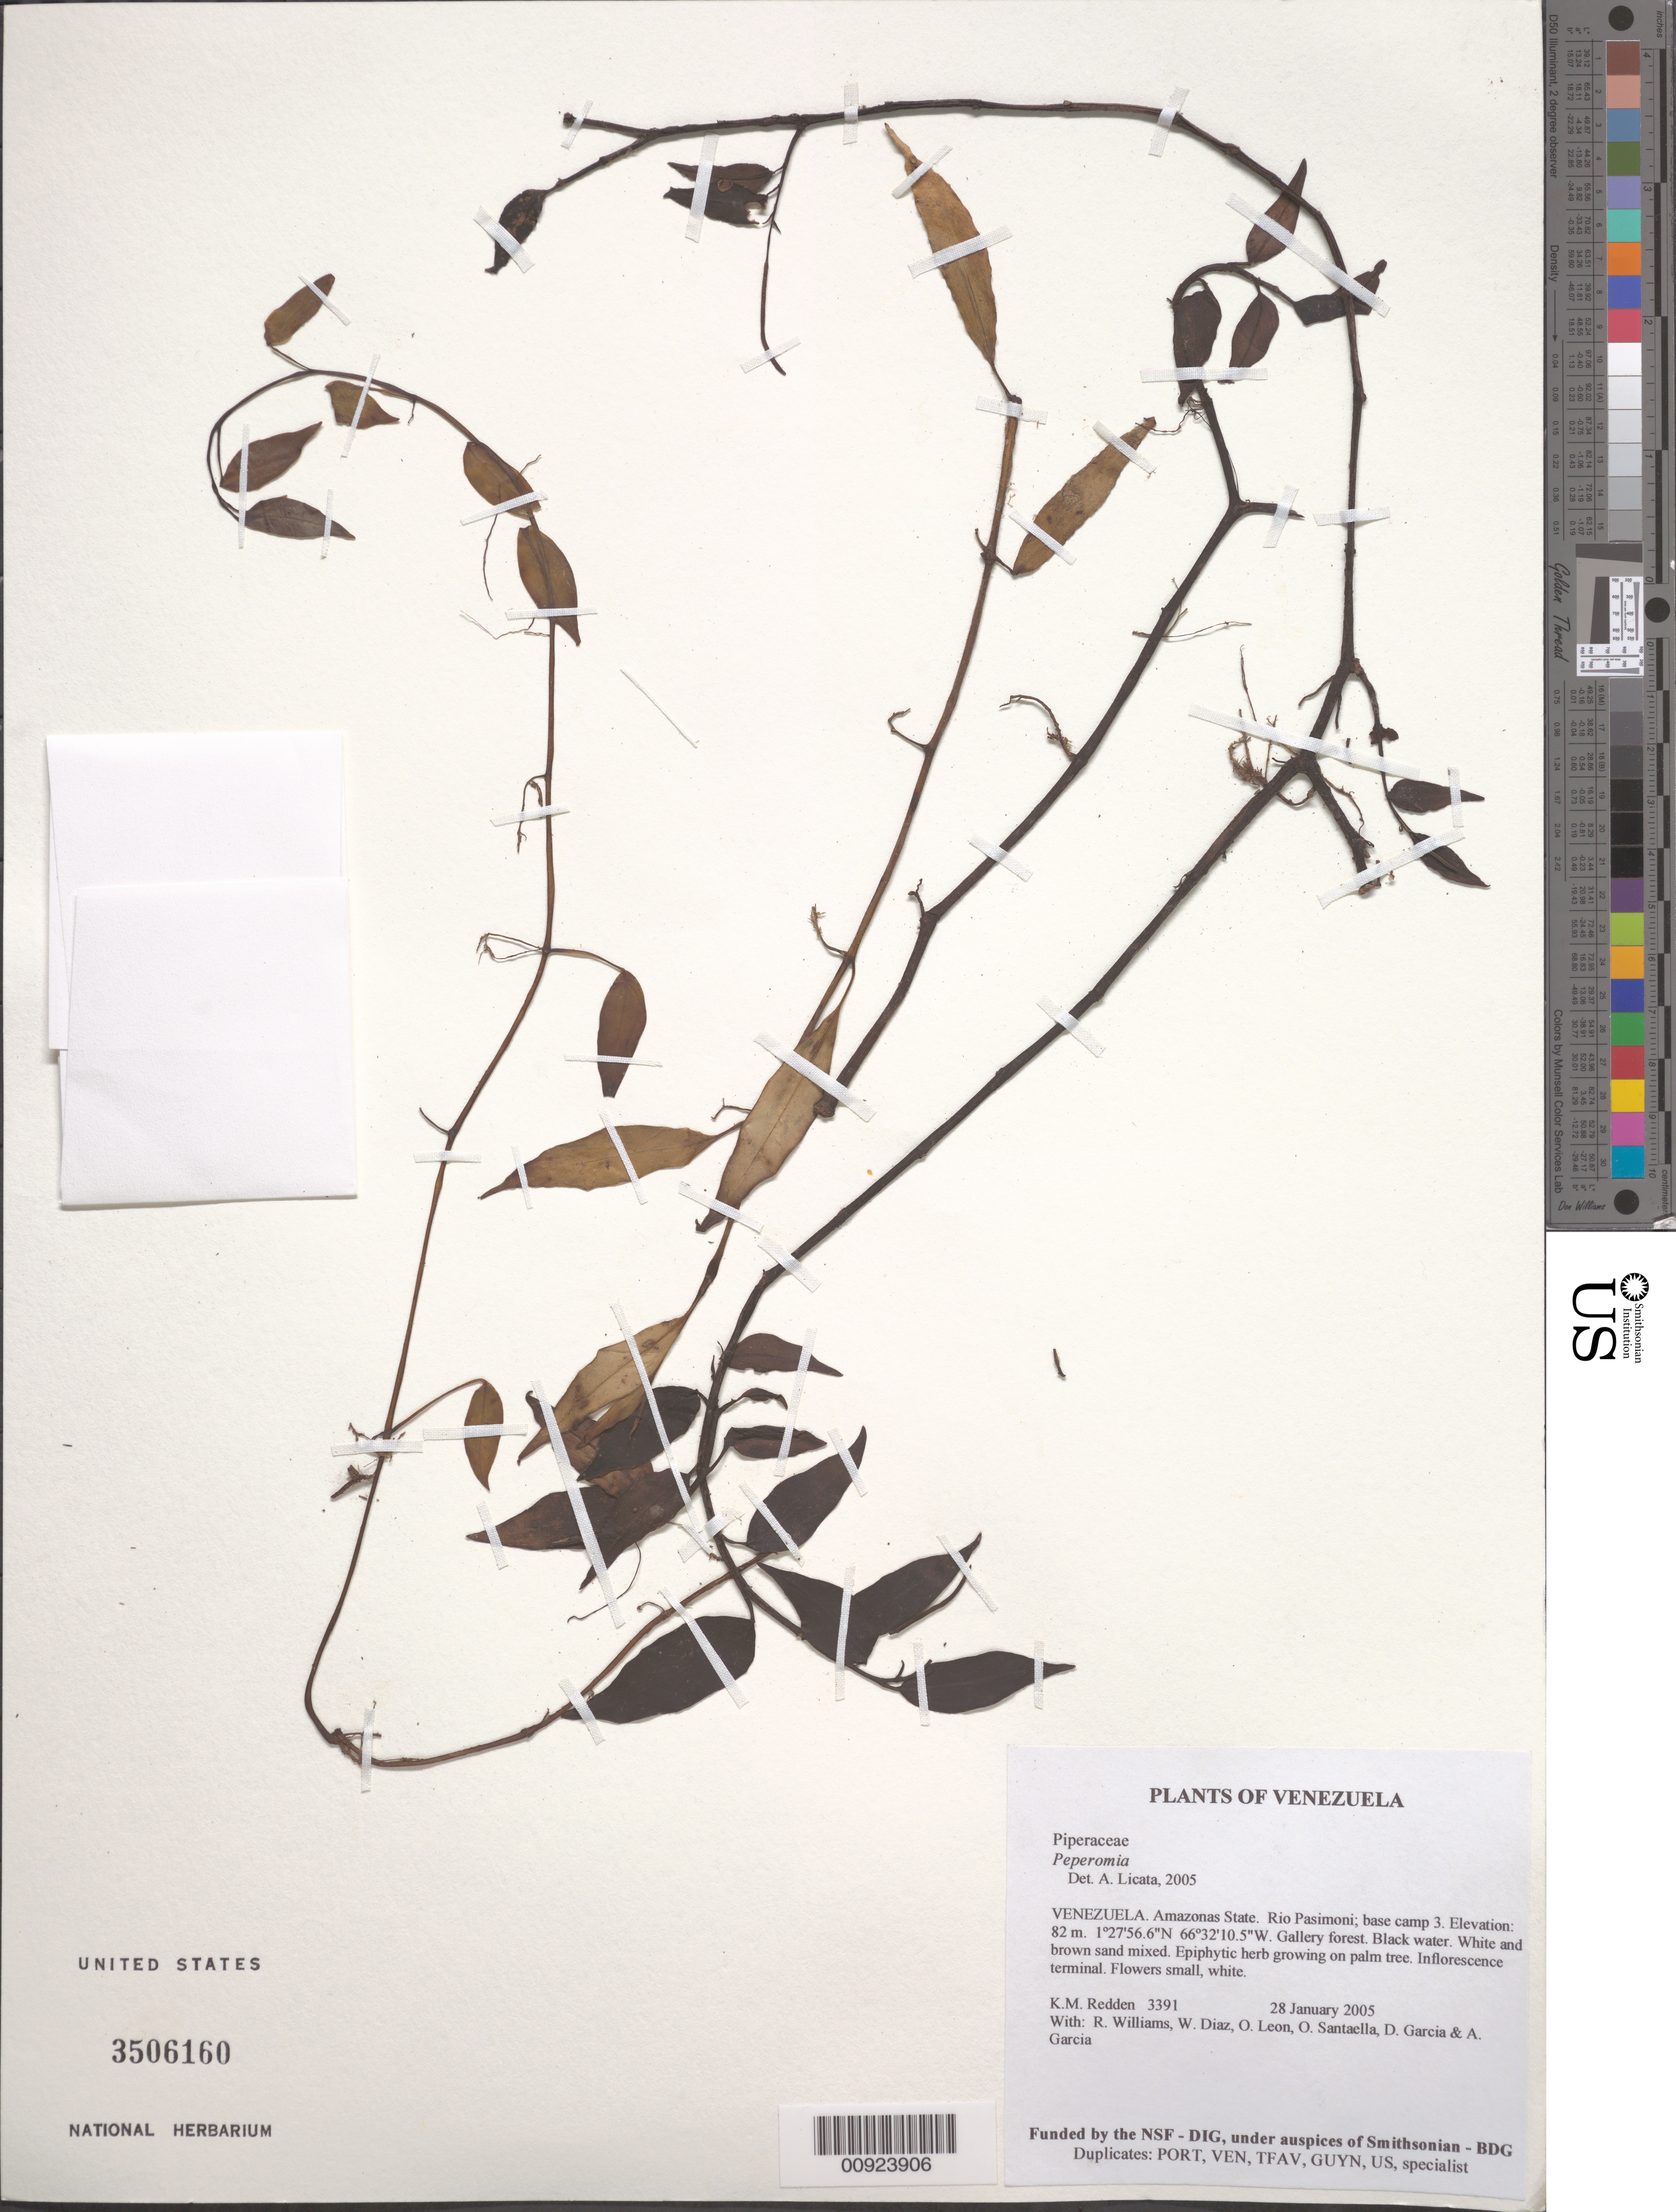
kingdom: Plantae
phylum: Tracheophyta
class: Magnoliopsida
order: Piperales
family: Piperaceae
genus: Peperomia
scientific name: Peperomia sp.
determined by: Licata, A., (PORT), Univ. Nac. Exp. de los Llanos Ezequiel Zamora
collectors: K. M. Redden, R. Williams, W. Díaz P., O. León, O. Santaella, D. Garcia & A. Garcia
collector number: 3391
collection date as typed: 28 January 2005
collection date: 2005-01-28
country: Venezuela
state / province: Amazonas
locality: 07 - Rio Pasimoni; base camp 3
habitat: Gallery forest. Black water. White and brown sand mixed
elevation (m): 82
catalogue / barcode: US 3506160